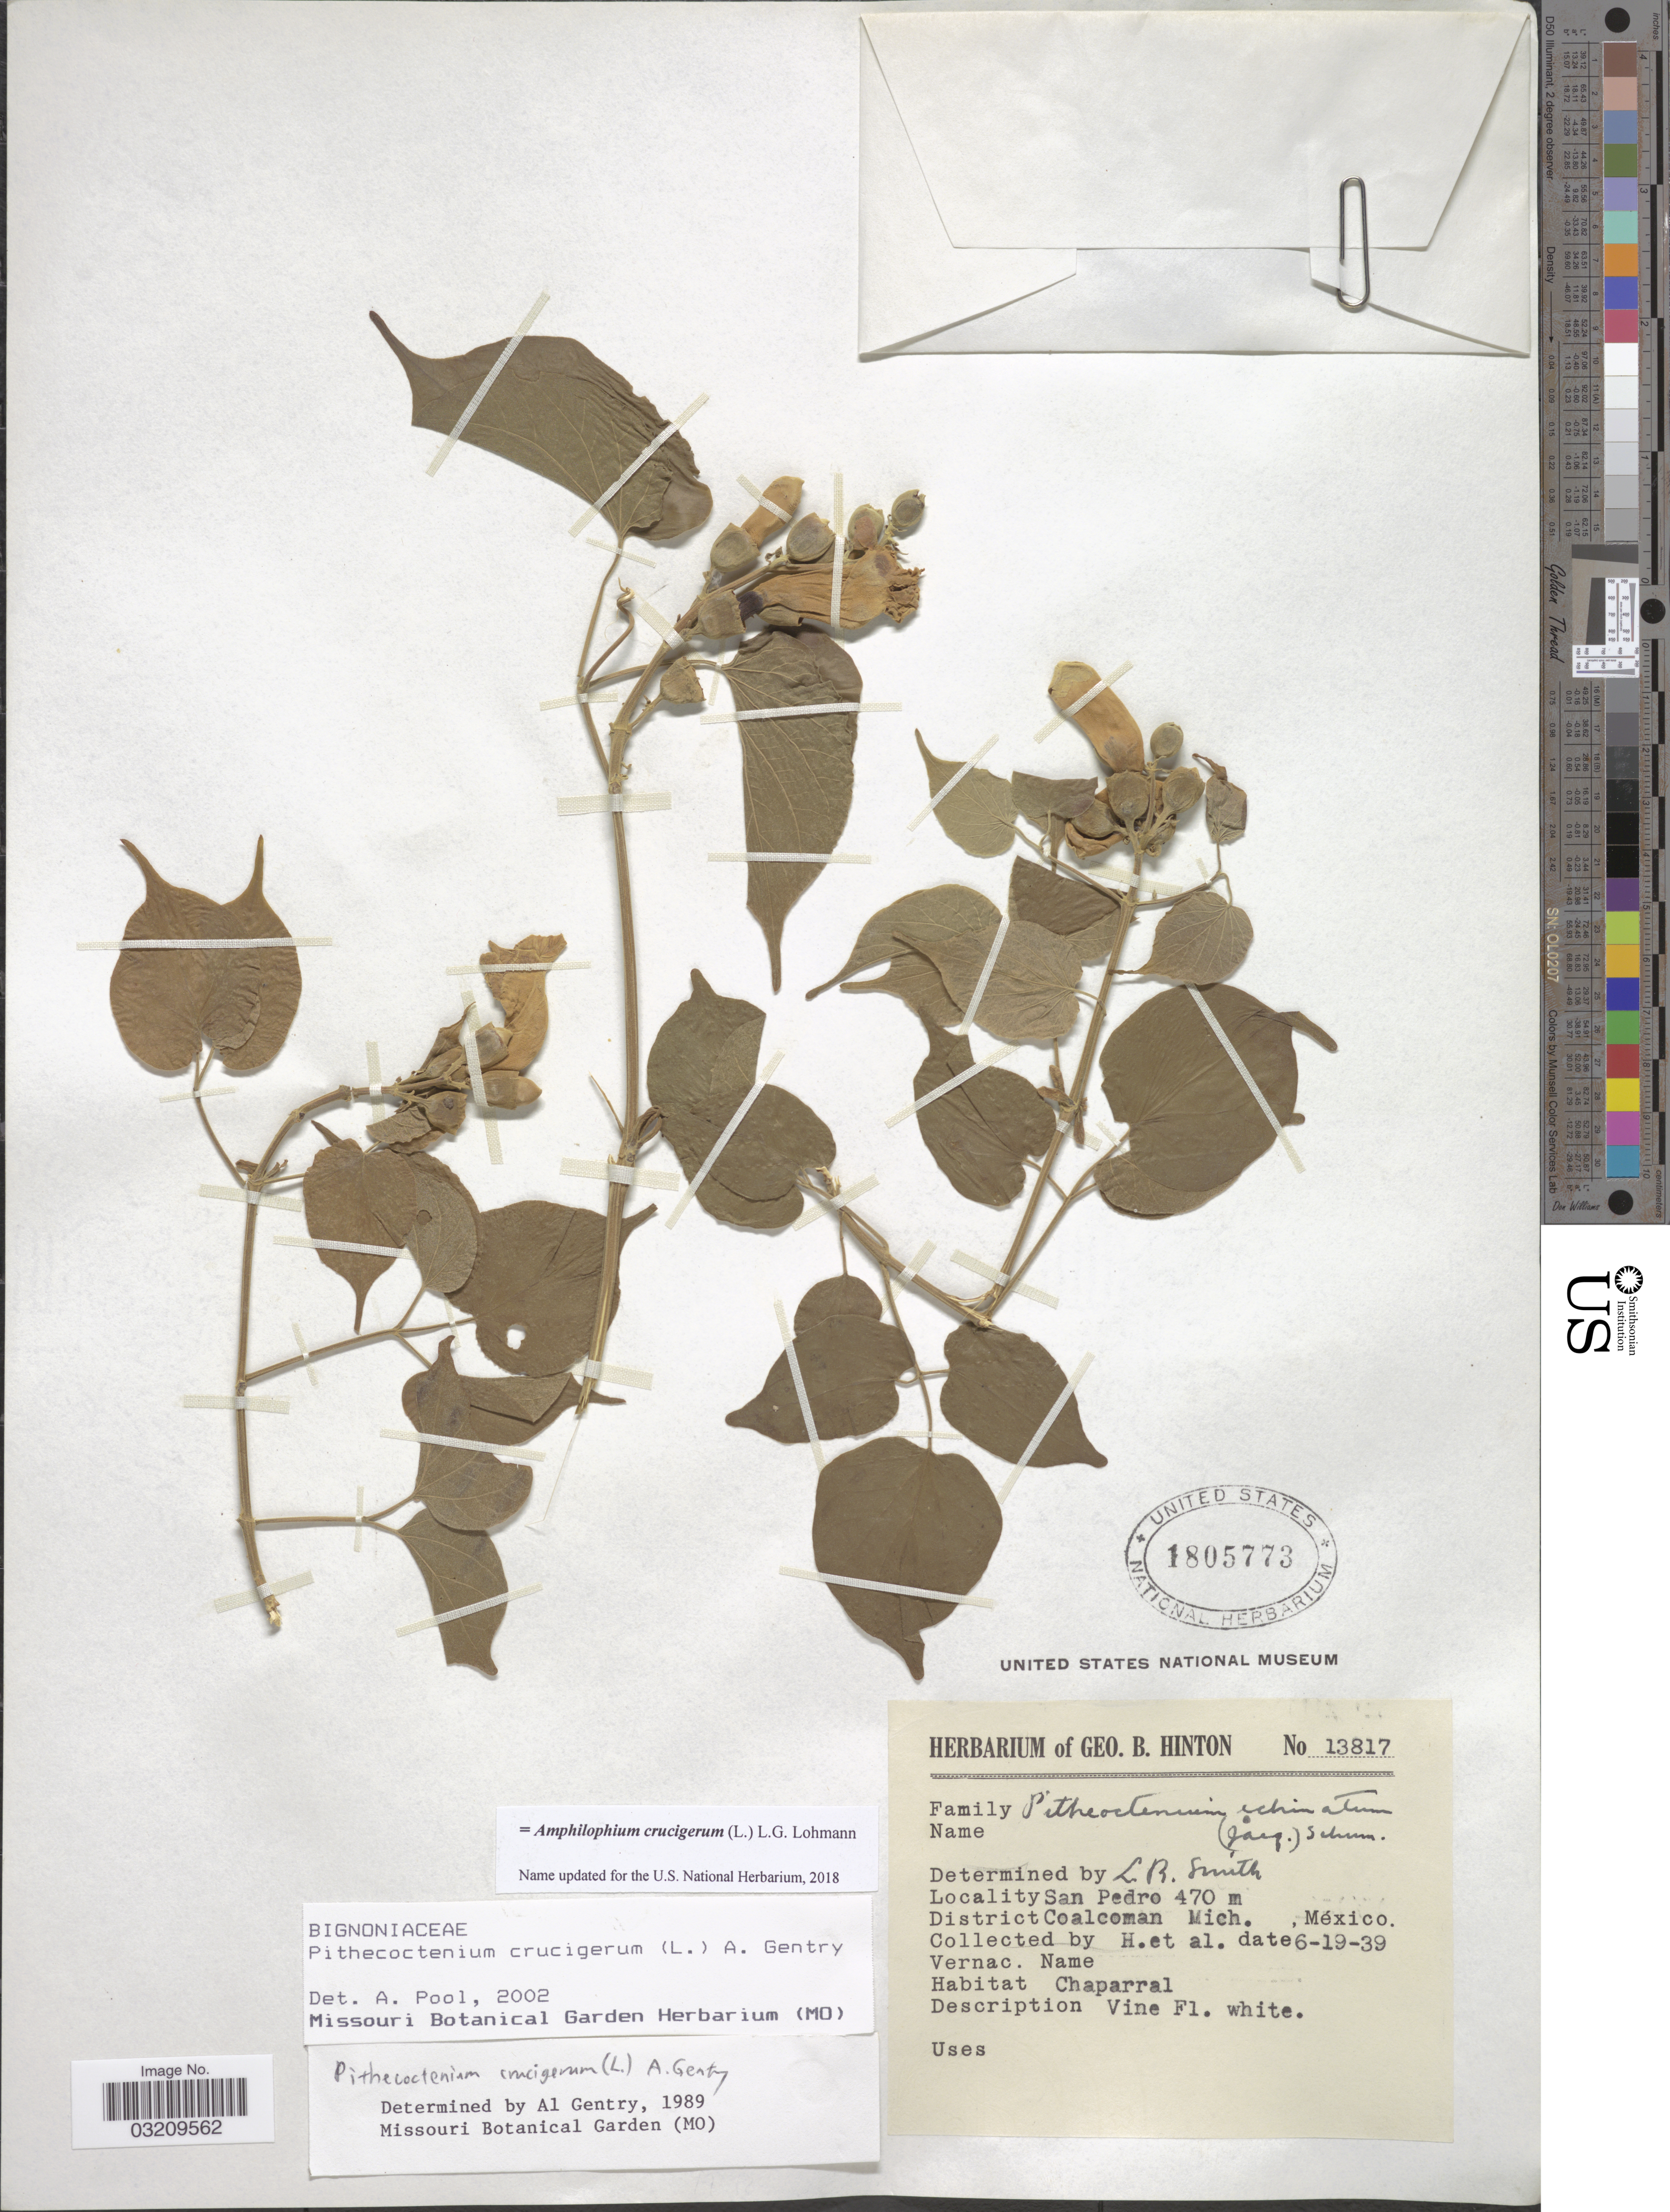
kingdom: Plantae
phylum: Tracheophyta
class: Magnoliopsida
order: Lamiales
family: Bignoniaceae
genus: Amphilophium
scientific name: Amphilophium crucigerum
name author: (L.) L.G. Lohmann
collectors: G. B. Hinton & et al.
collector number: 13817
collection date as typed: Transcribed d/m/y: 19/6/39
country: Mexico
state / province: Michoacán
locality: San Pedro. District Coalcoman Mich.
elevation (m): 470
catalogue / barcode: US 1805773